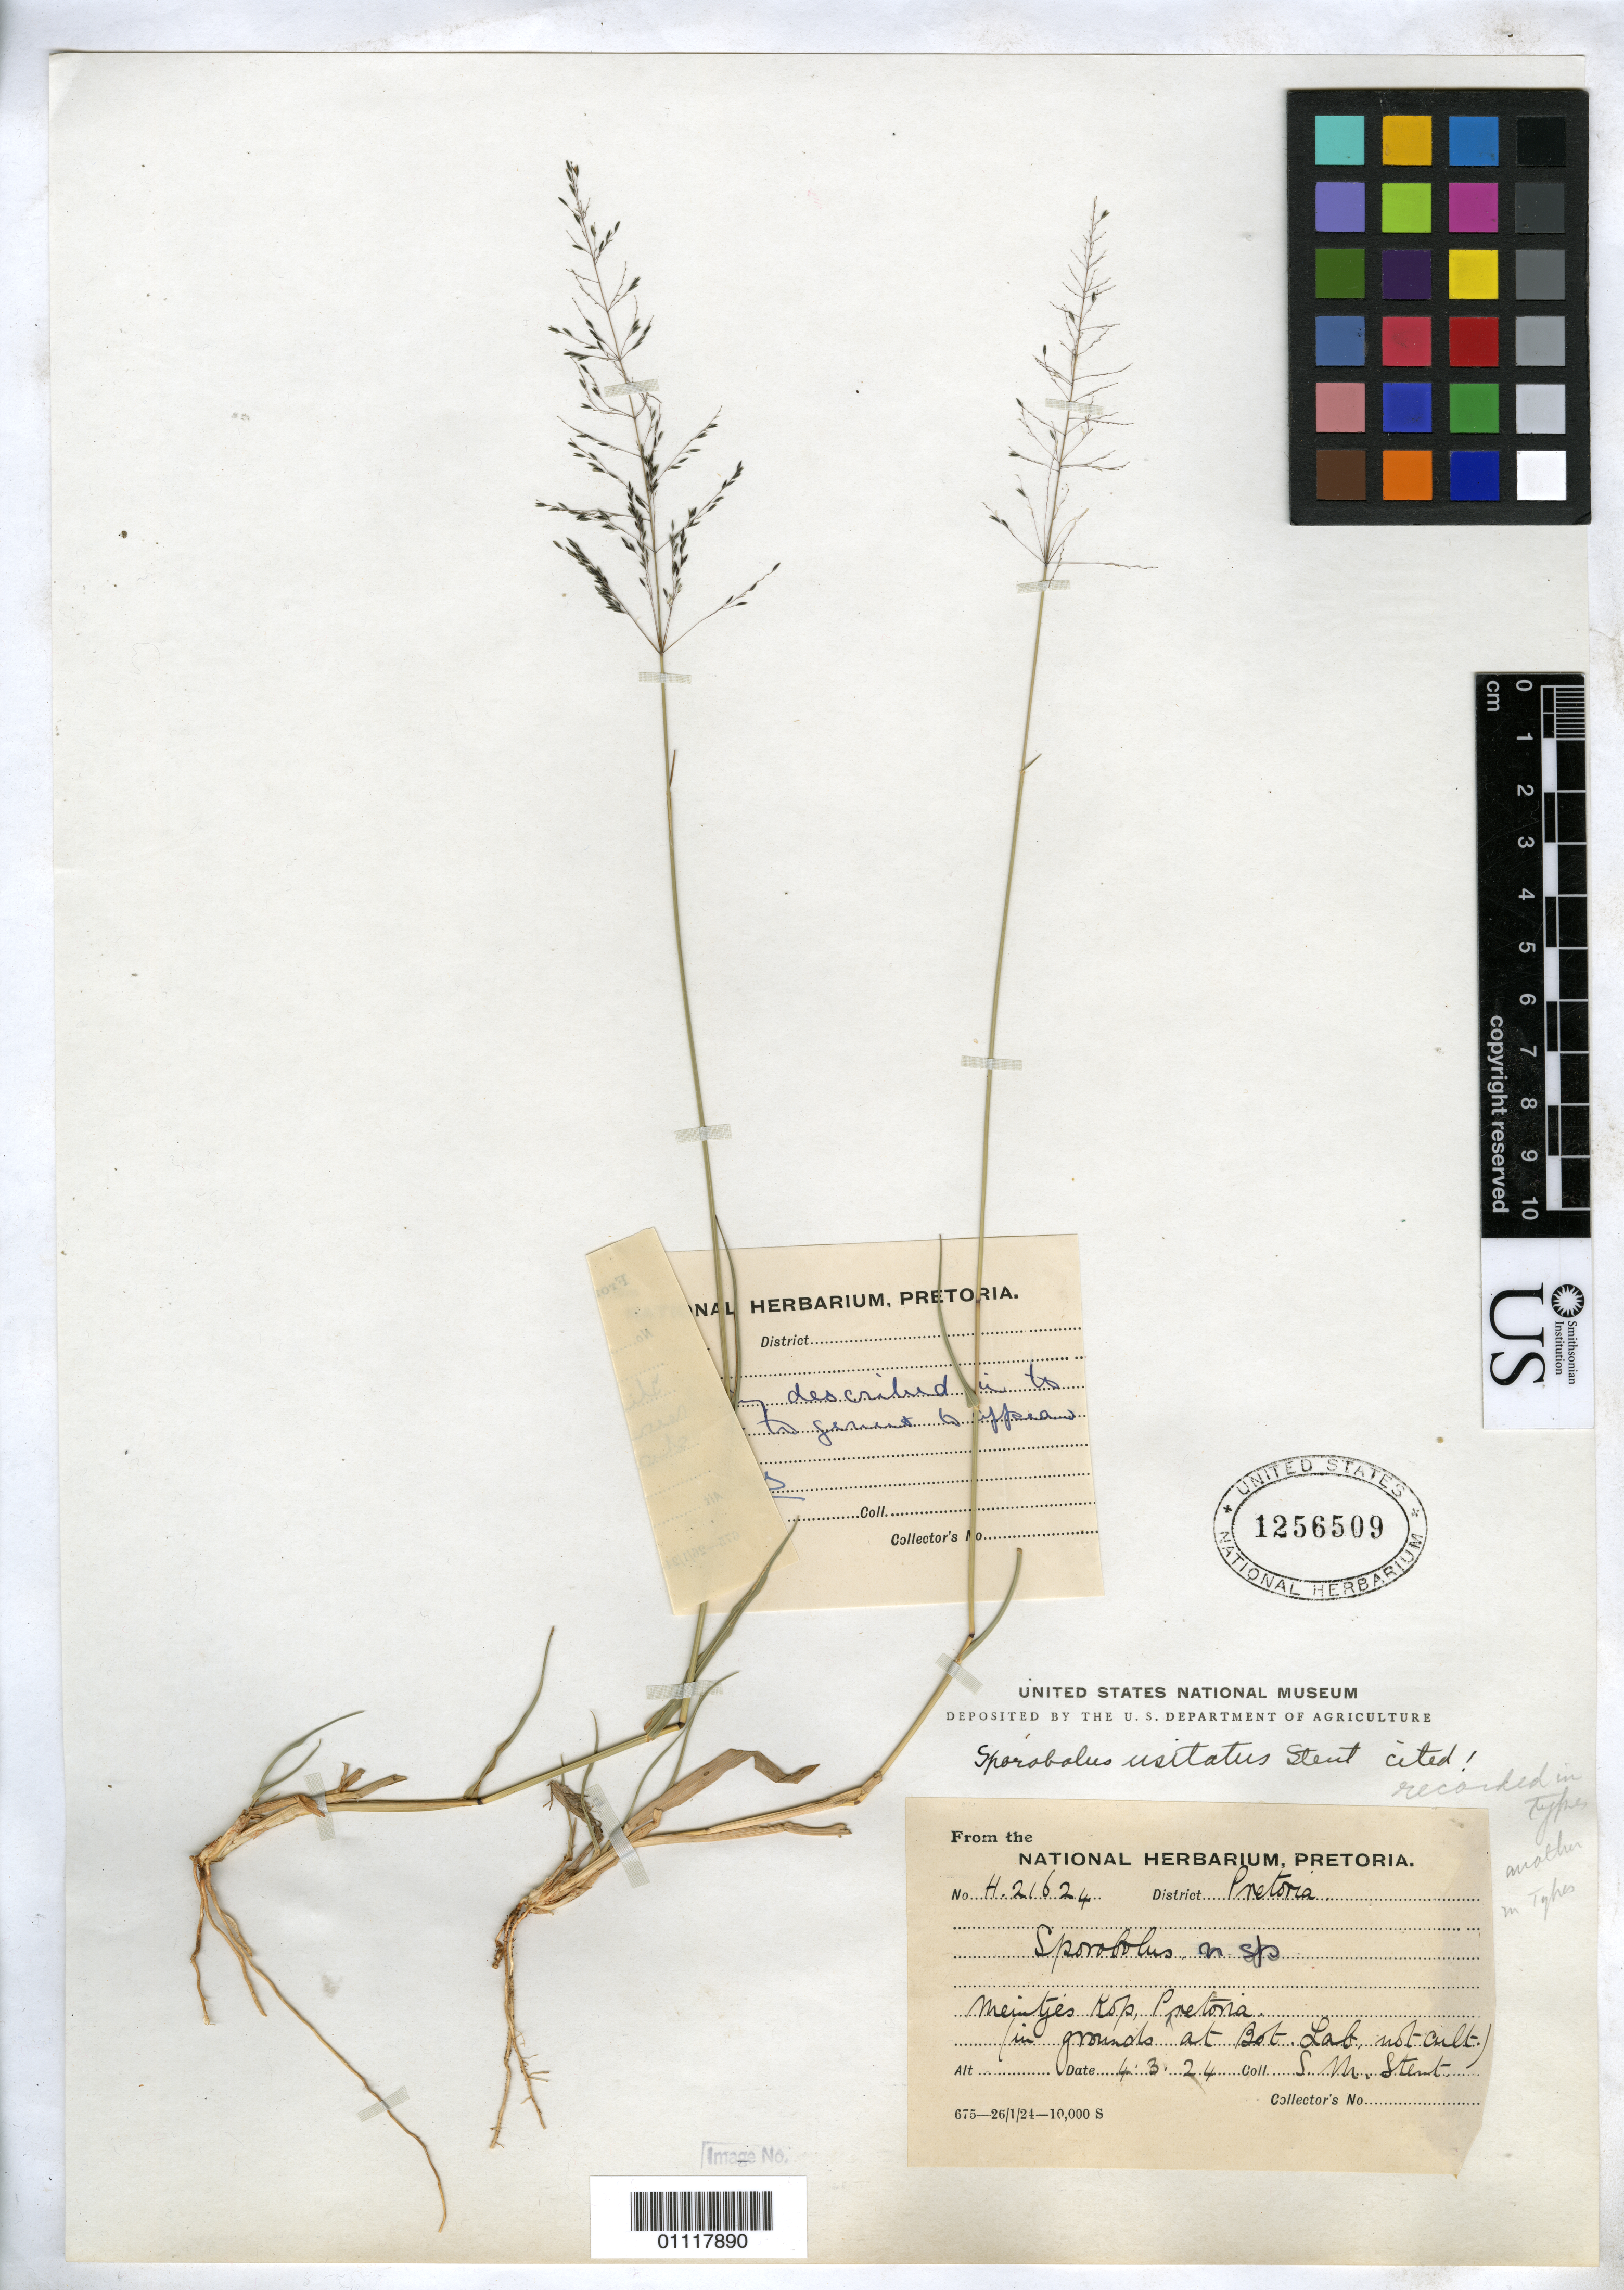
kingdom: Plantae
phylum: Tracheophyta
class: Liliopsida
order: Poales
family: Poaceae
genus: Sporobolus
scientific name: Sporobolus usitatus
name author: Stent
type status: Isotype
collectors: S. Stent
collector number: H 21624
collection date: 1924-03-04 or 1924-04-03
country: South Africa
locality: Meintjes Kop, Pretoria, in grounds at Bot. Lab, not cult.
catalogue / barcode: US 1256509